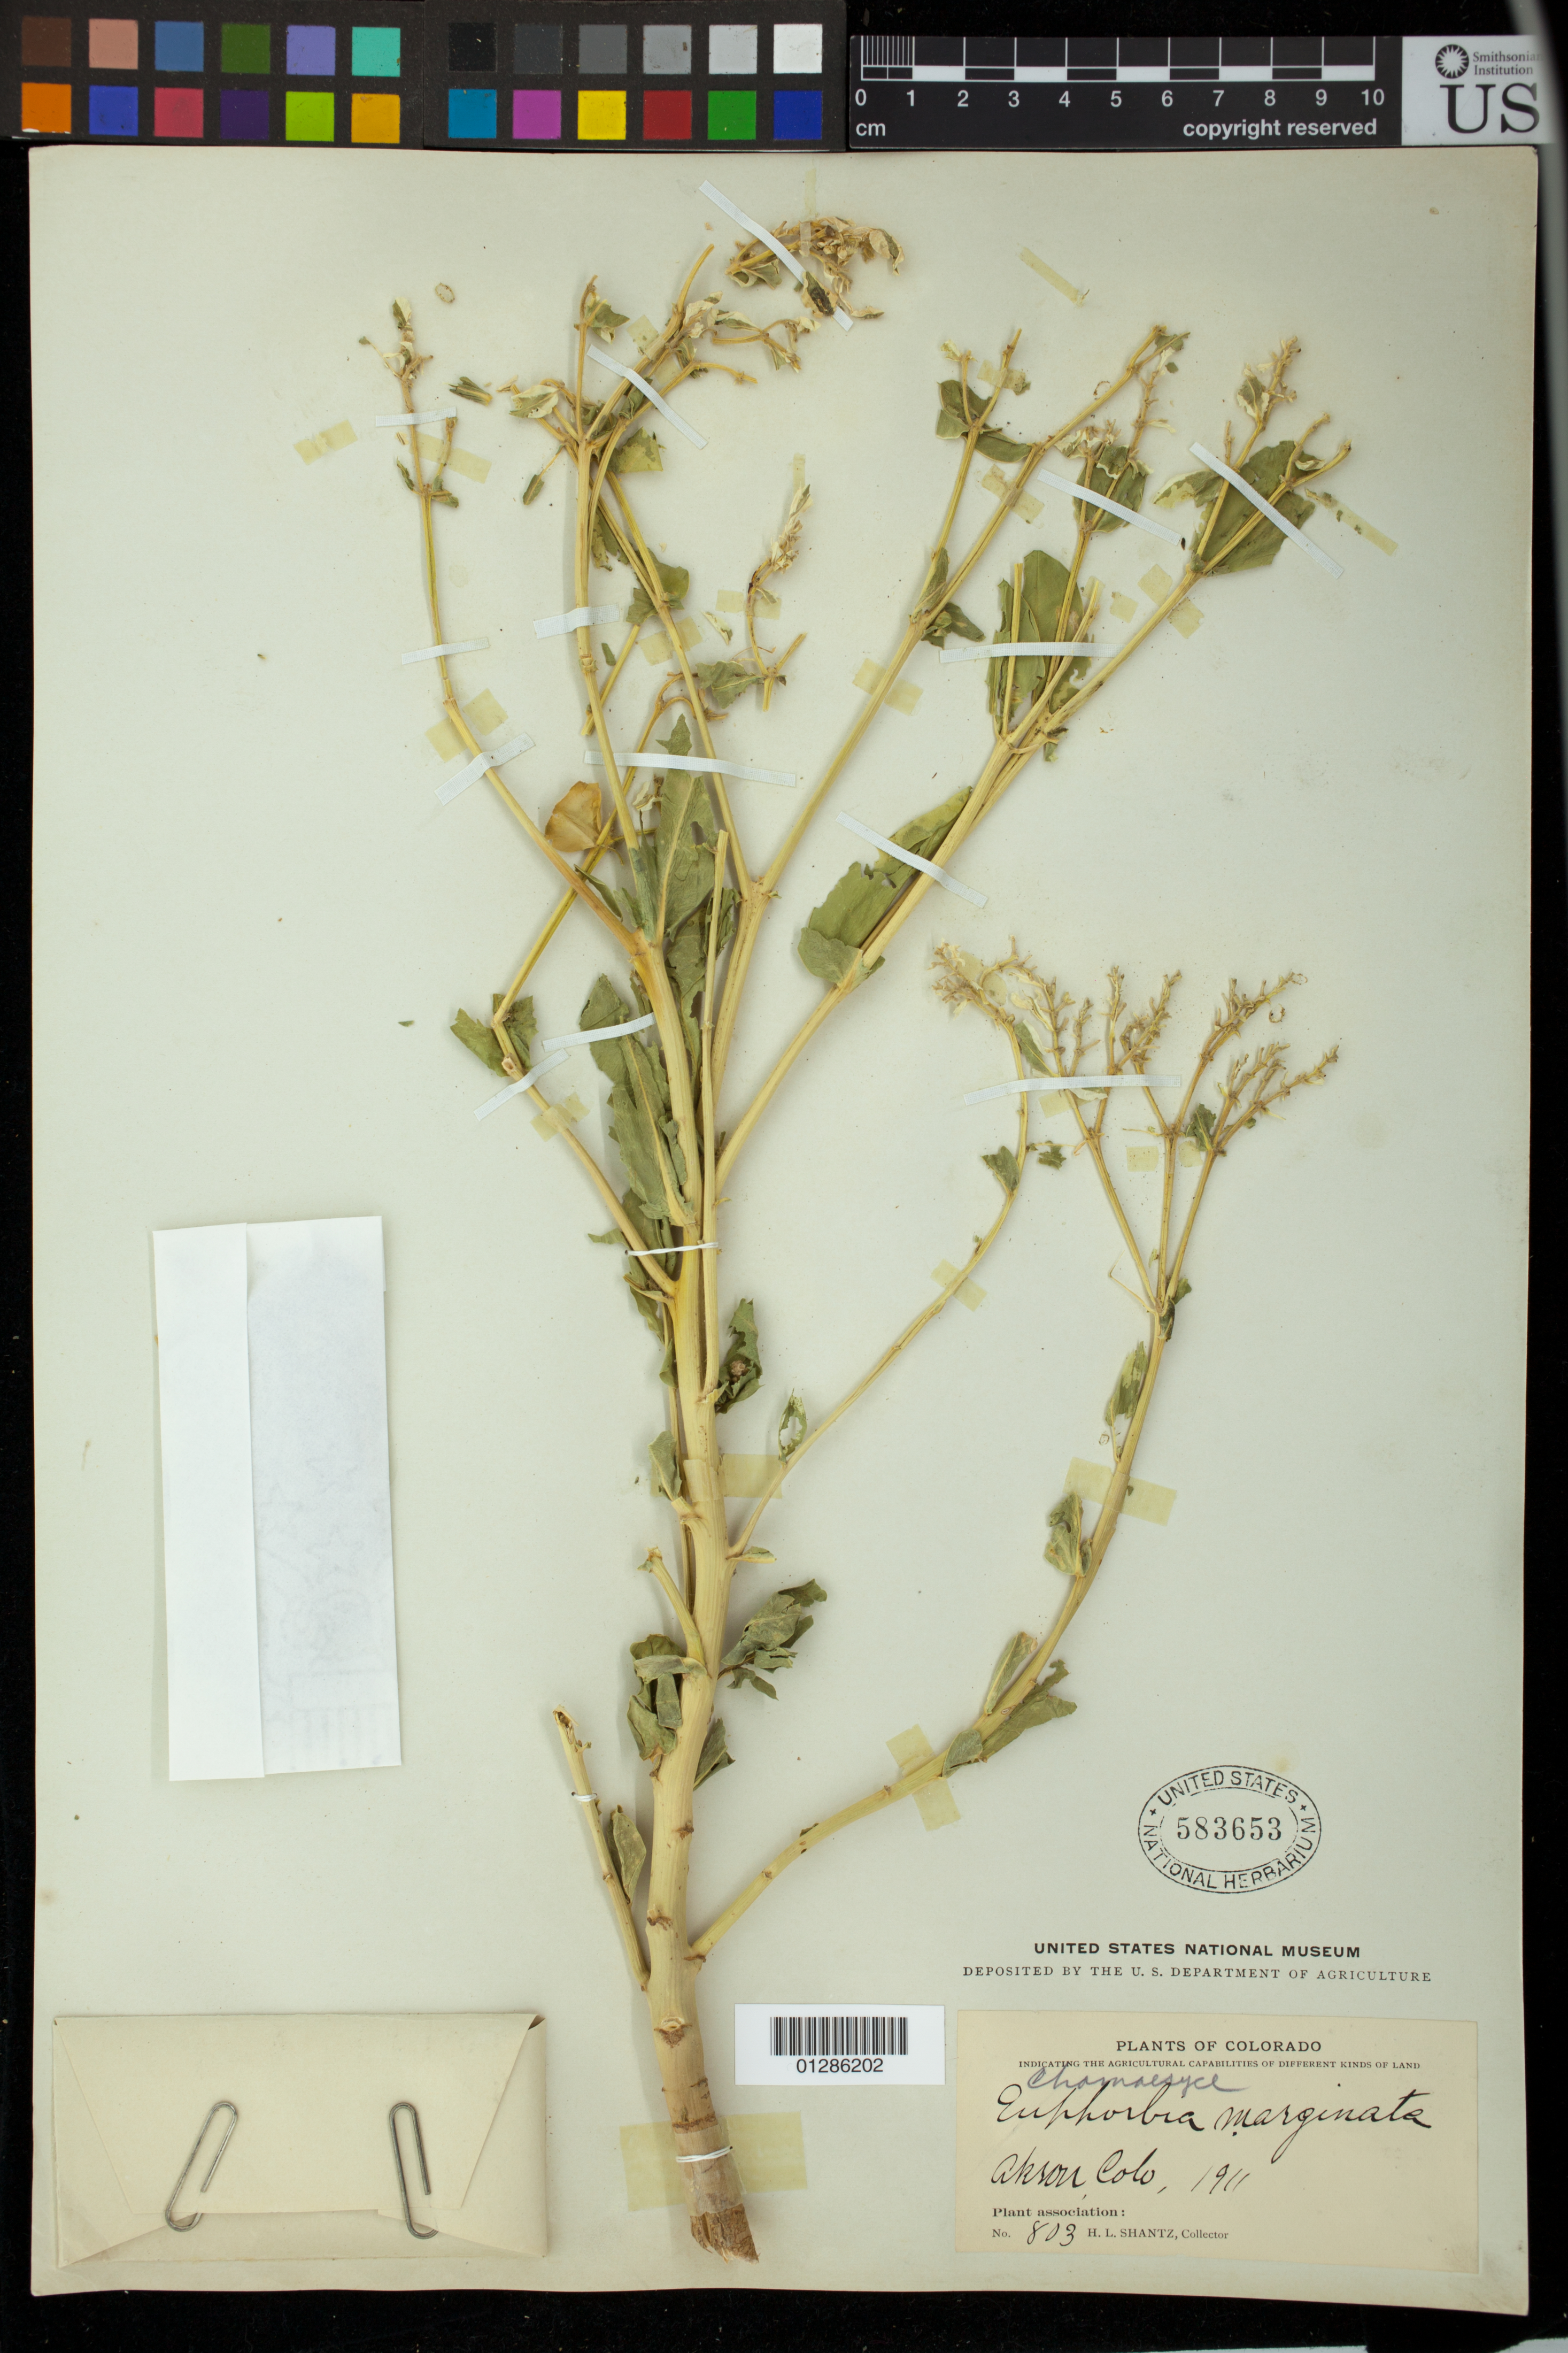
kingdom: Plantae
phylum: Tracheophyta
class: Magnoliopsida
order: Malpighiales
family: Euphorbiaceae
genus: Euphorbia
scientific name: Euphorbia marginata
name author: Pursh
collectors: H. Shantz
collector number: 803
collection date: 1911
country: United States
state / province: Colorado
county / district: Washington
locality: Akron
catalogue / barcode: US 583653